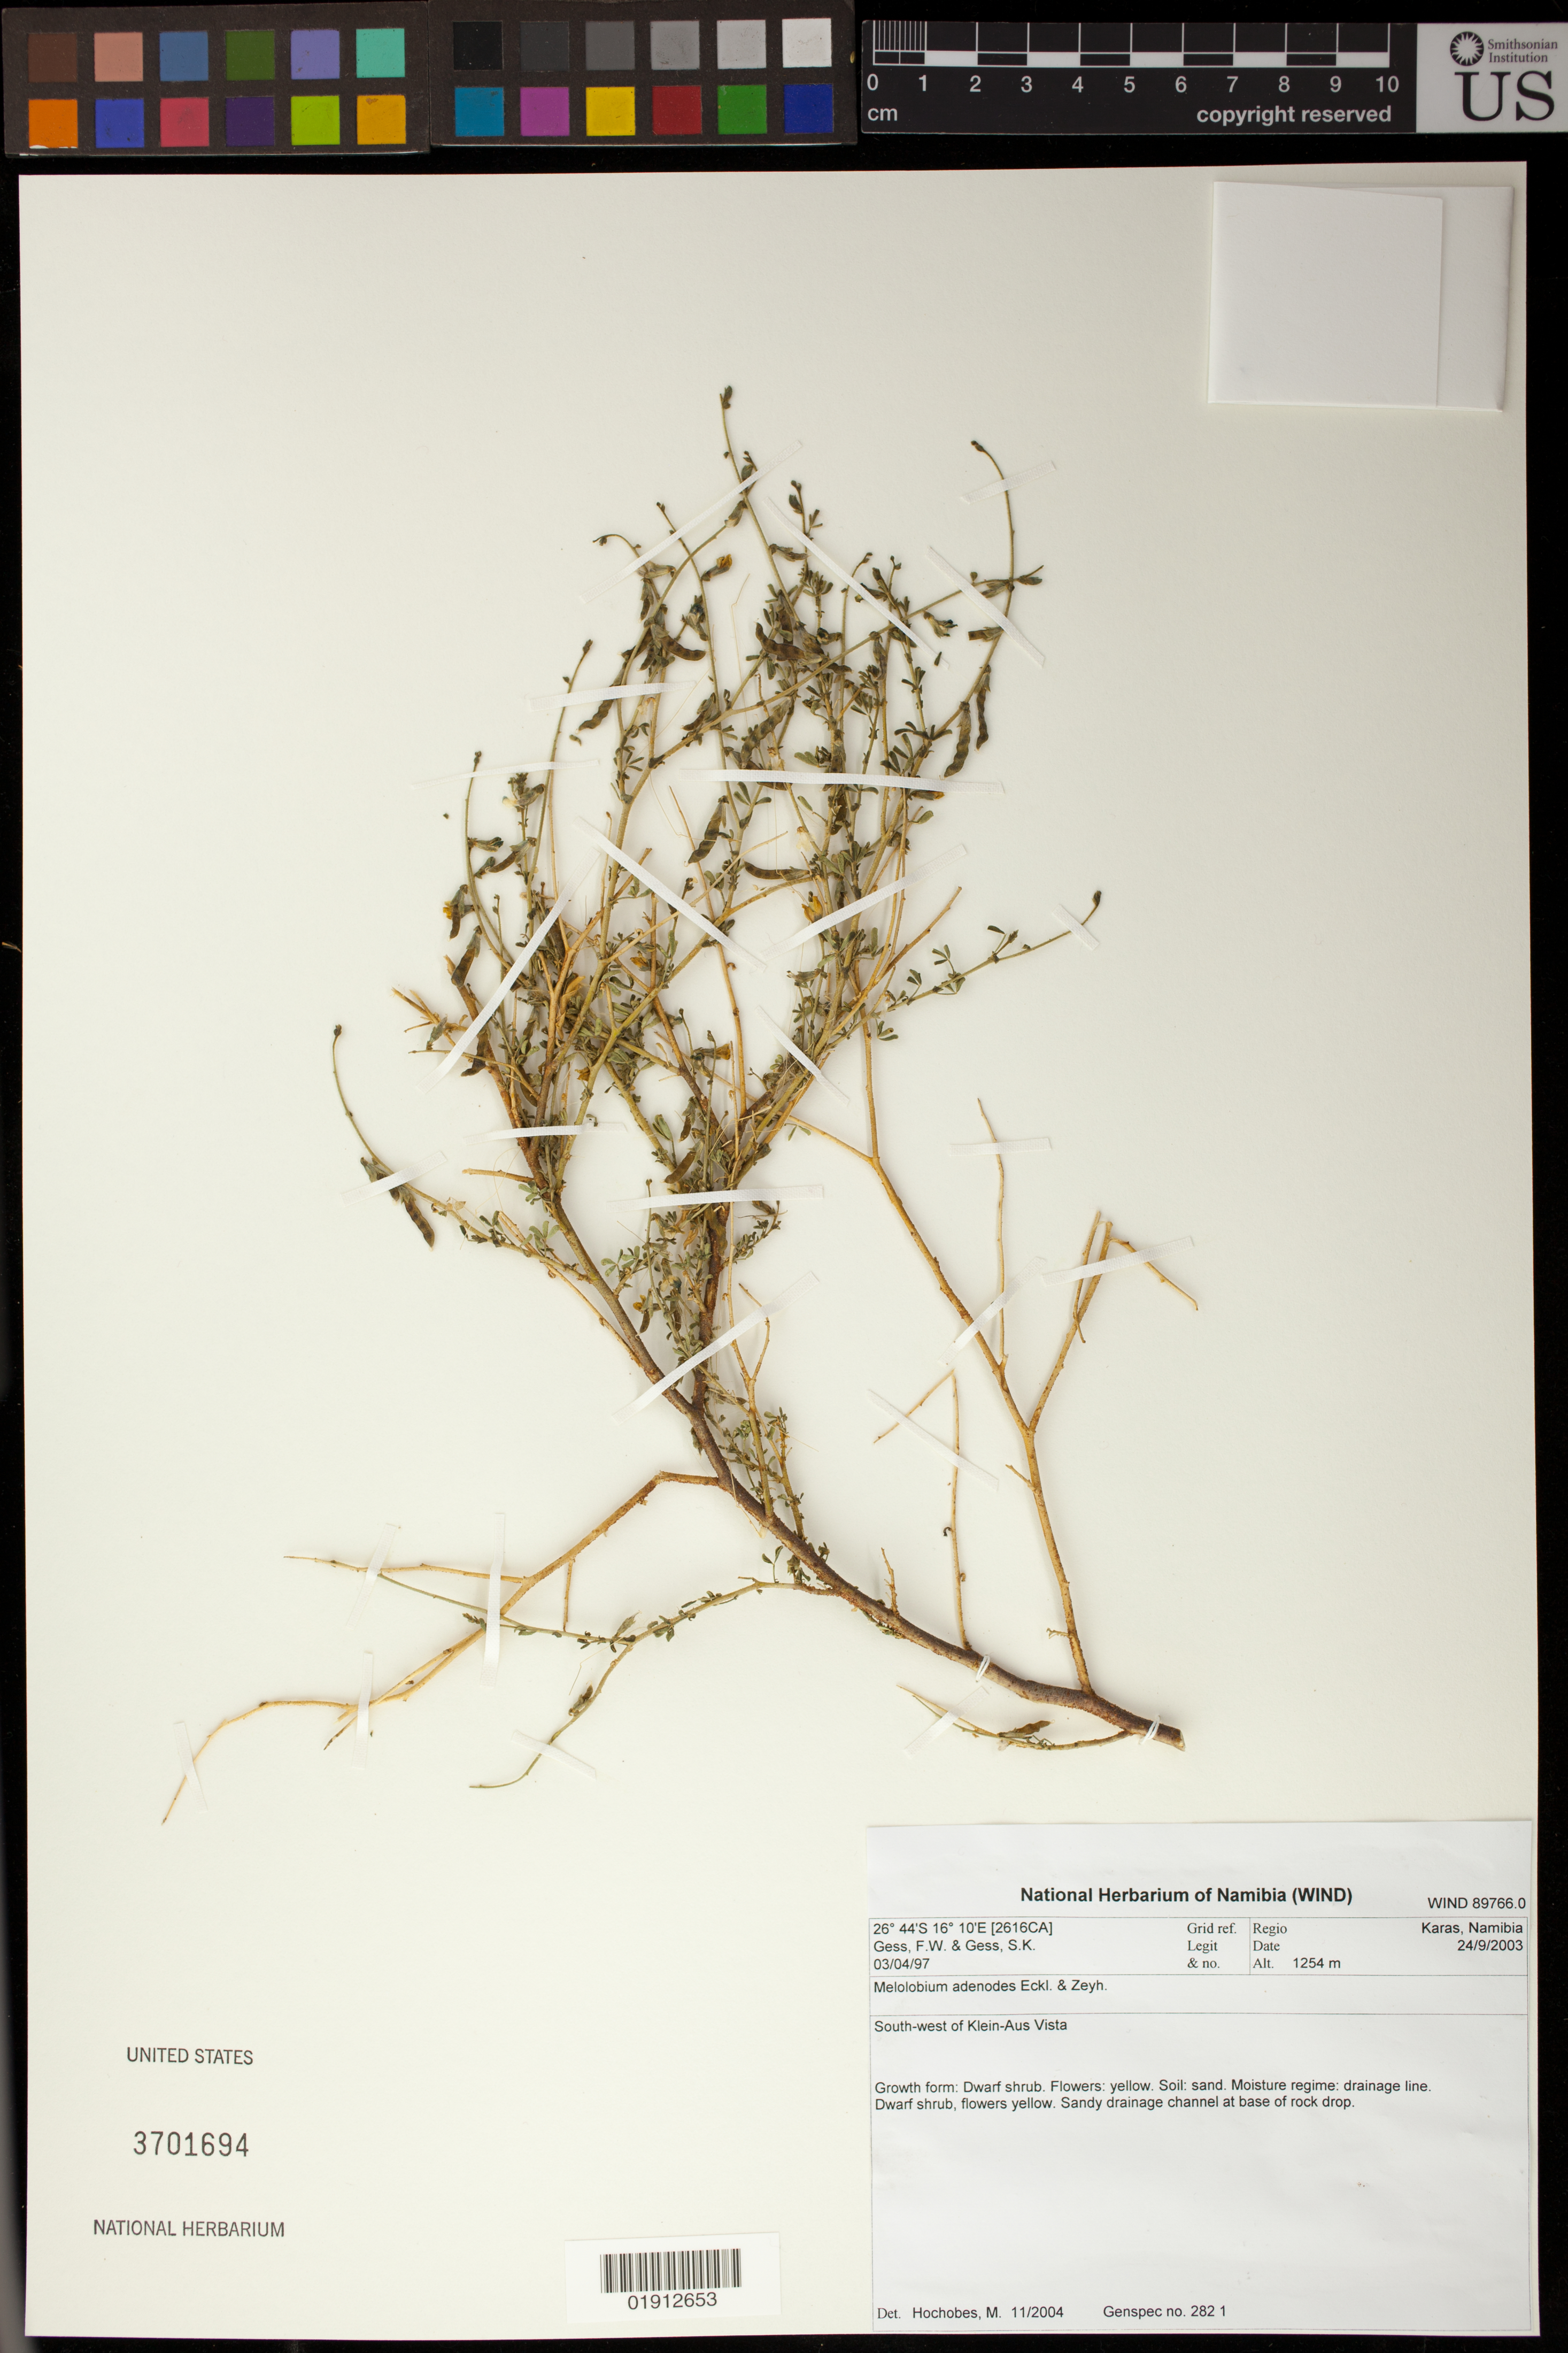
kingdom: Plantae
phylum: Tracheophyta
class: Magnoliopsida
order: Fabales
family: Fabaceae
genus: Melolobium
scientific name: Melolobium adenodes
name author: Eckl. & Zeyh.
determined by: Hochobes, M. M.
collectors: F. Gess & S. Gess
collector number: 03/04/97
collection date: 2003-09-24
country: Namibia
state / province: Karas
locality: South-west of Klein-Aus Vista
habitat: Sandy drainage channel at base of rock drop.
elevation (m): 1254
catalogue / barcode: US 3701694